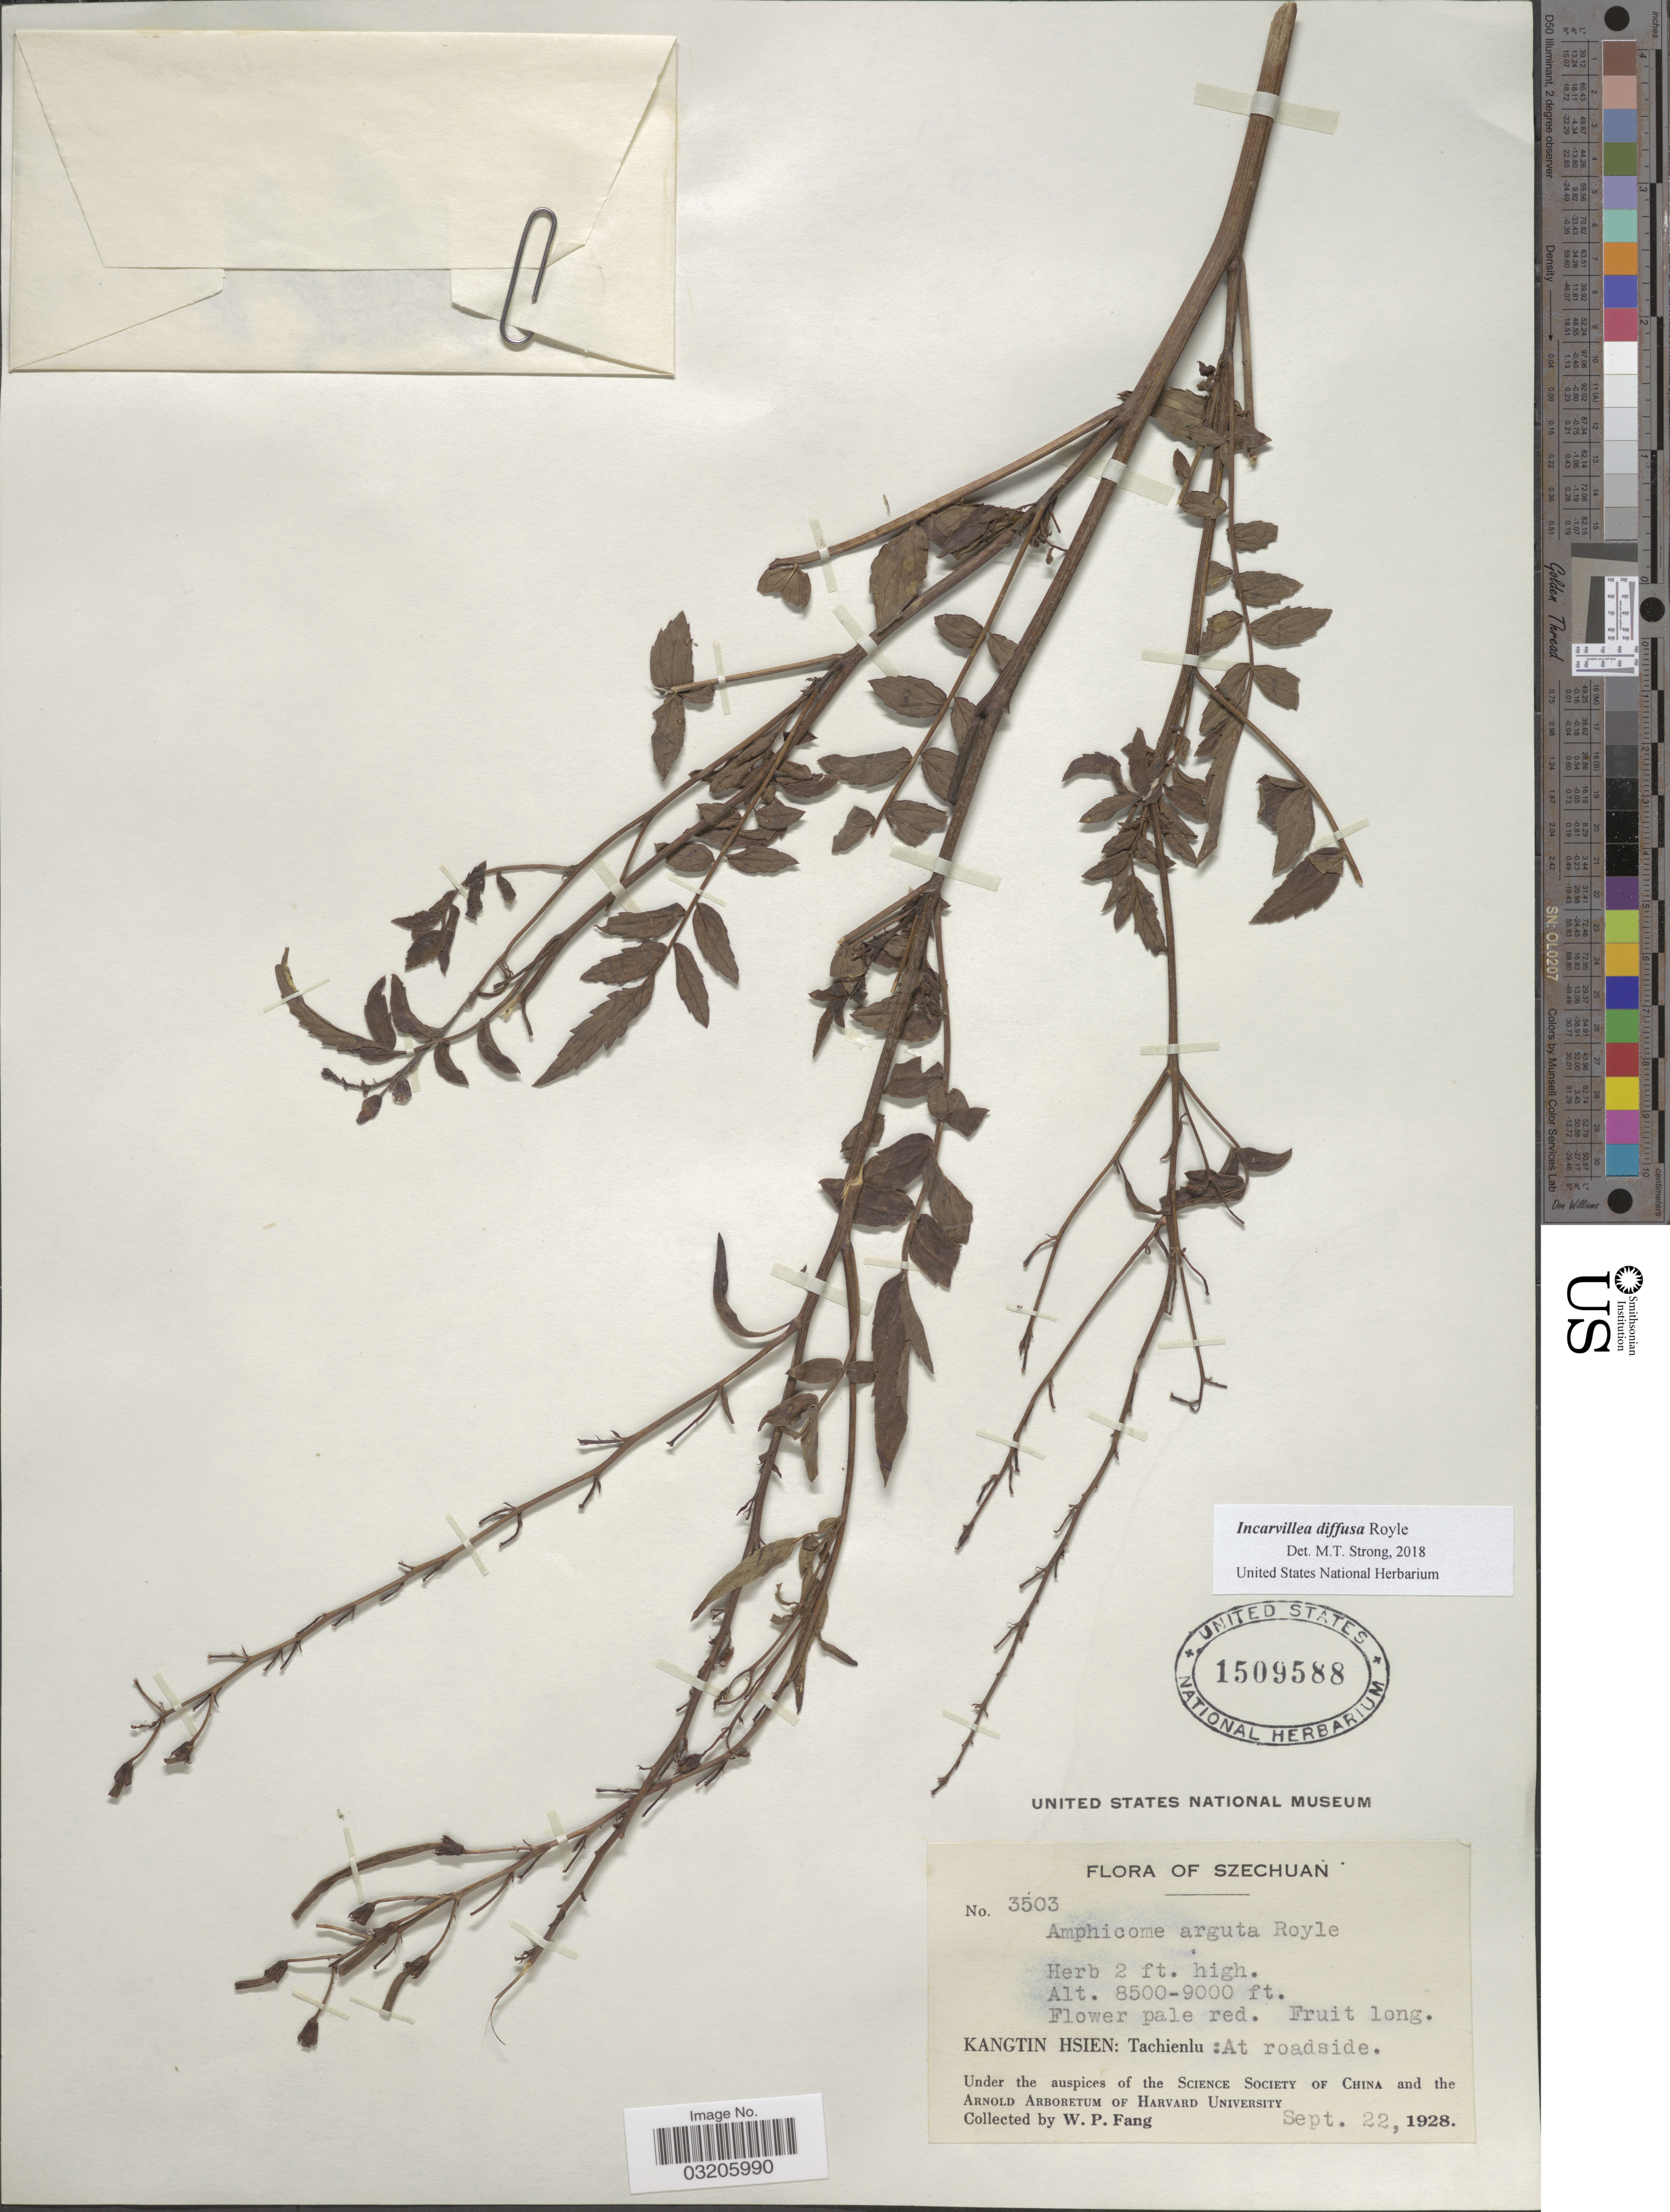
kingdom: Plantae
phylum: Tracheophyta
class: Magnoliopsida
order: Lamiales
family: Bignoniaceae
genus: Incarvillea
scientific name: Incarvillea diffusa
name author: Royle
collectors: W. P. Fang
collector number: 3503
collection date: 1928-09-22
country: China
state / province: Sichuan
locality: Szechuan. Kangtin Hsien: Tachienlu: At roadside.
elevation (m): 2591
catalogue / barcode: US 1509588